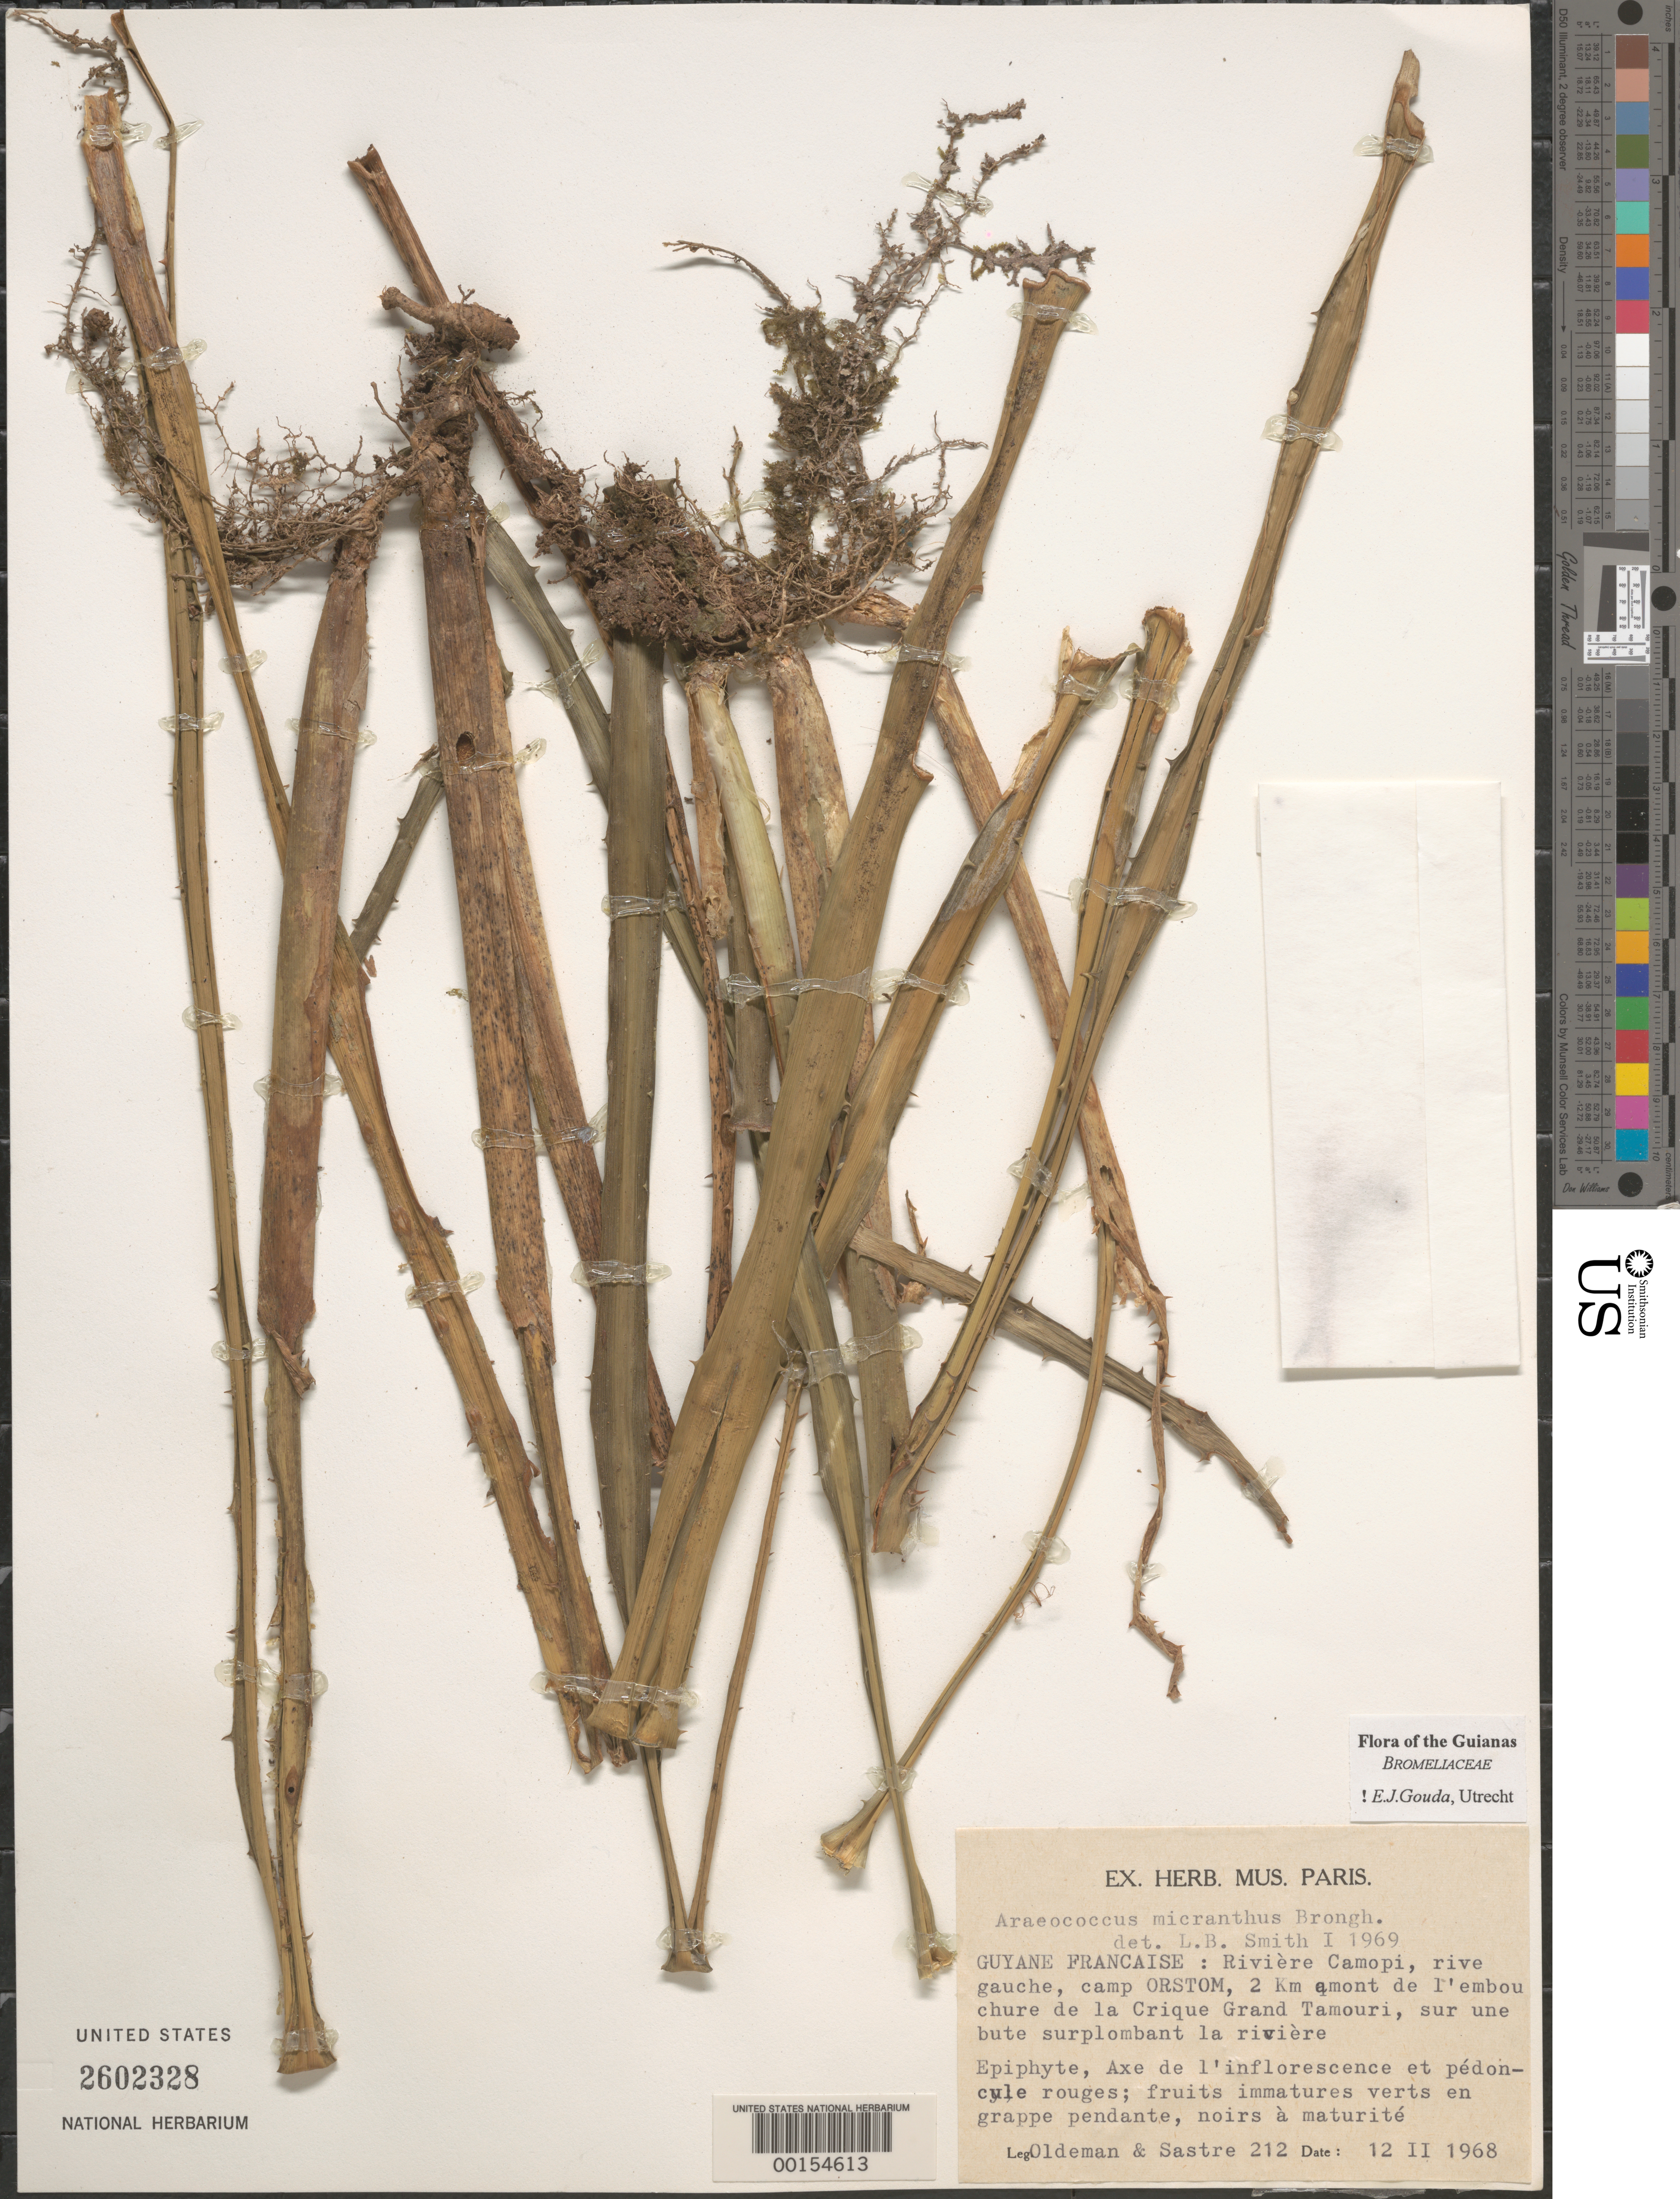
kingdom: Plantae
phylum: Tracheophyta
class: Liliopsida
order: Poales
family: Bromeliaceae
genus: Araeococcus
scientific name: Araeococcus micranthus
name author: Brongn.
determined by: Gouda, E. J.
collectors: R. Oldeman & C. H. L. Sastre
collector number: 212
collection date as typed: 12-Feb-68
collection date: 1968-02-12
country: French Guiana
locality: Rivière Camopi, Camp ORSTOM, 2 km de la Crique Grand Tamouri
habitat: Outcrop overhanging river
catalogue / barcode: US 2602328